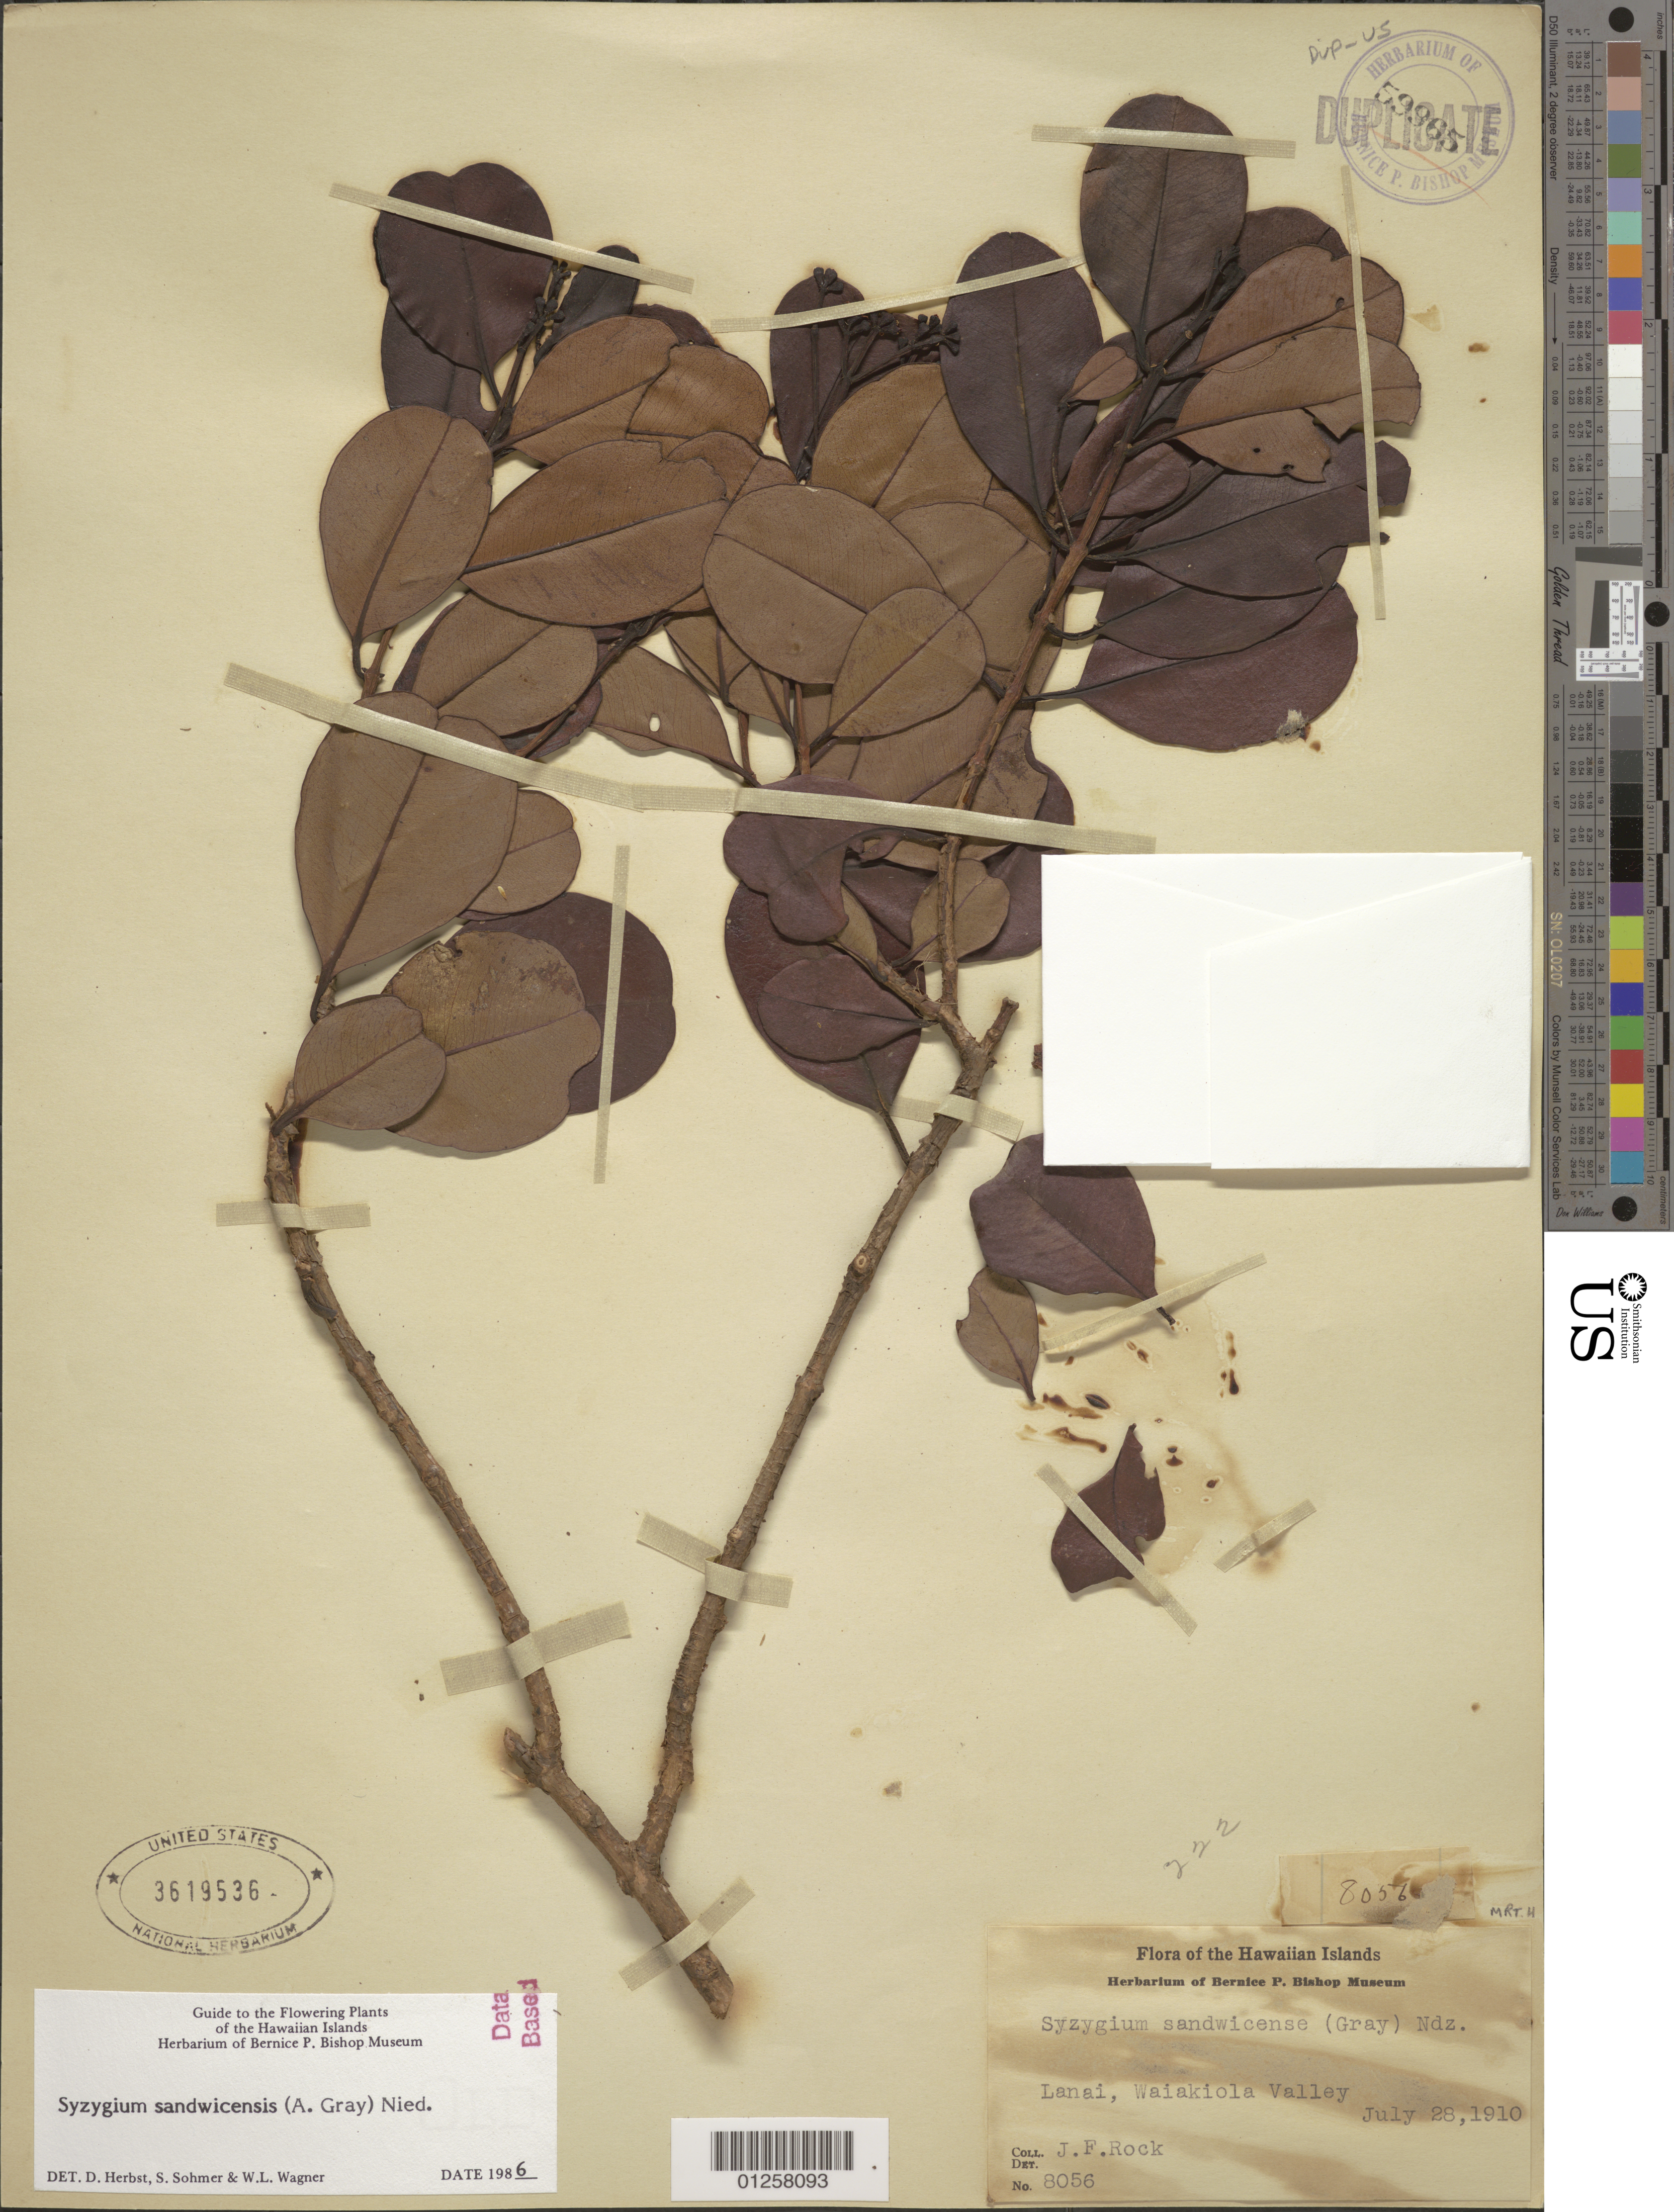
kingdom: Plantae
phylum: Tracheophyta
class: Magnoliopsida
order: Myrtales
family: Myrtaceae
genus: Syzygium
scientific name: Syzygium sandwicense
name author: (A. Gray) Müll. Stuttg.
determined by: Herbst, D. R.; Sohmer, S. H.; Wagner, W. L.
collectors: J. F. Rock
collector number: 8056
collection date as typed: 28 Jul 1910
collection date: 1910-07-28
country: United States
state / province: Hawaii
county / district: Maui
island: Lana'i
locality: Waiakiola Valley.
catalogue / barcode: US 3619536